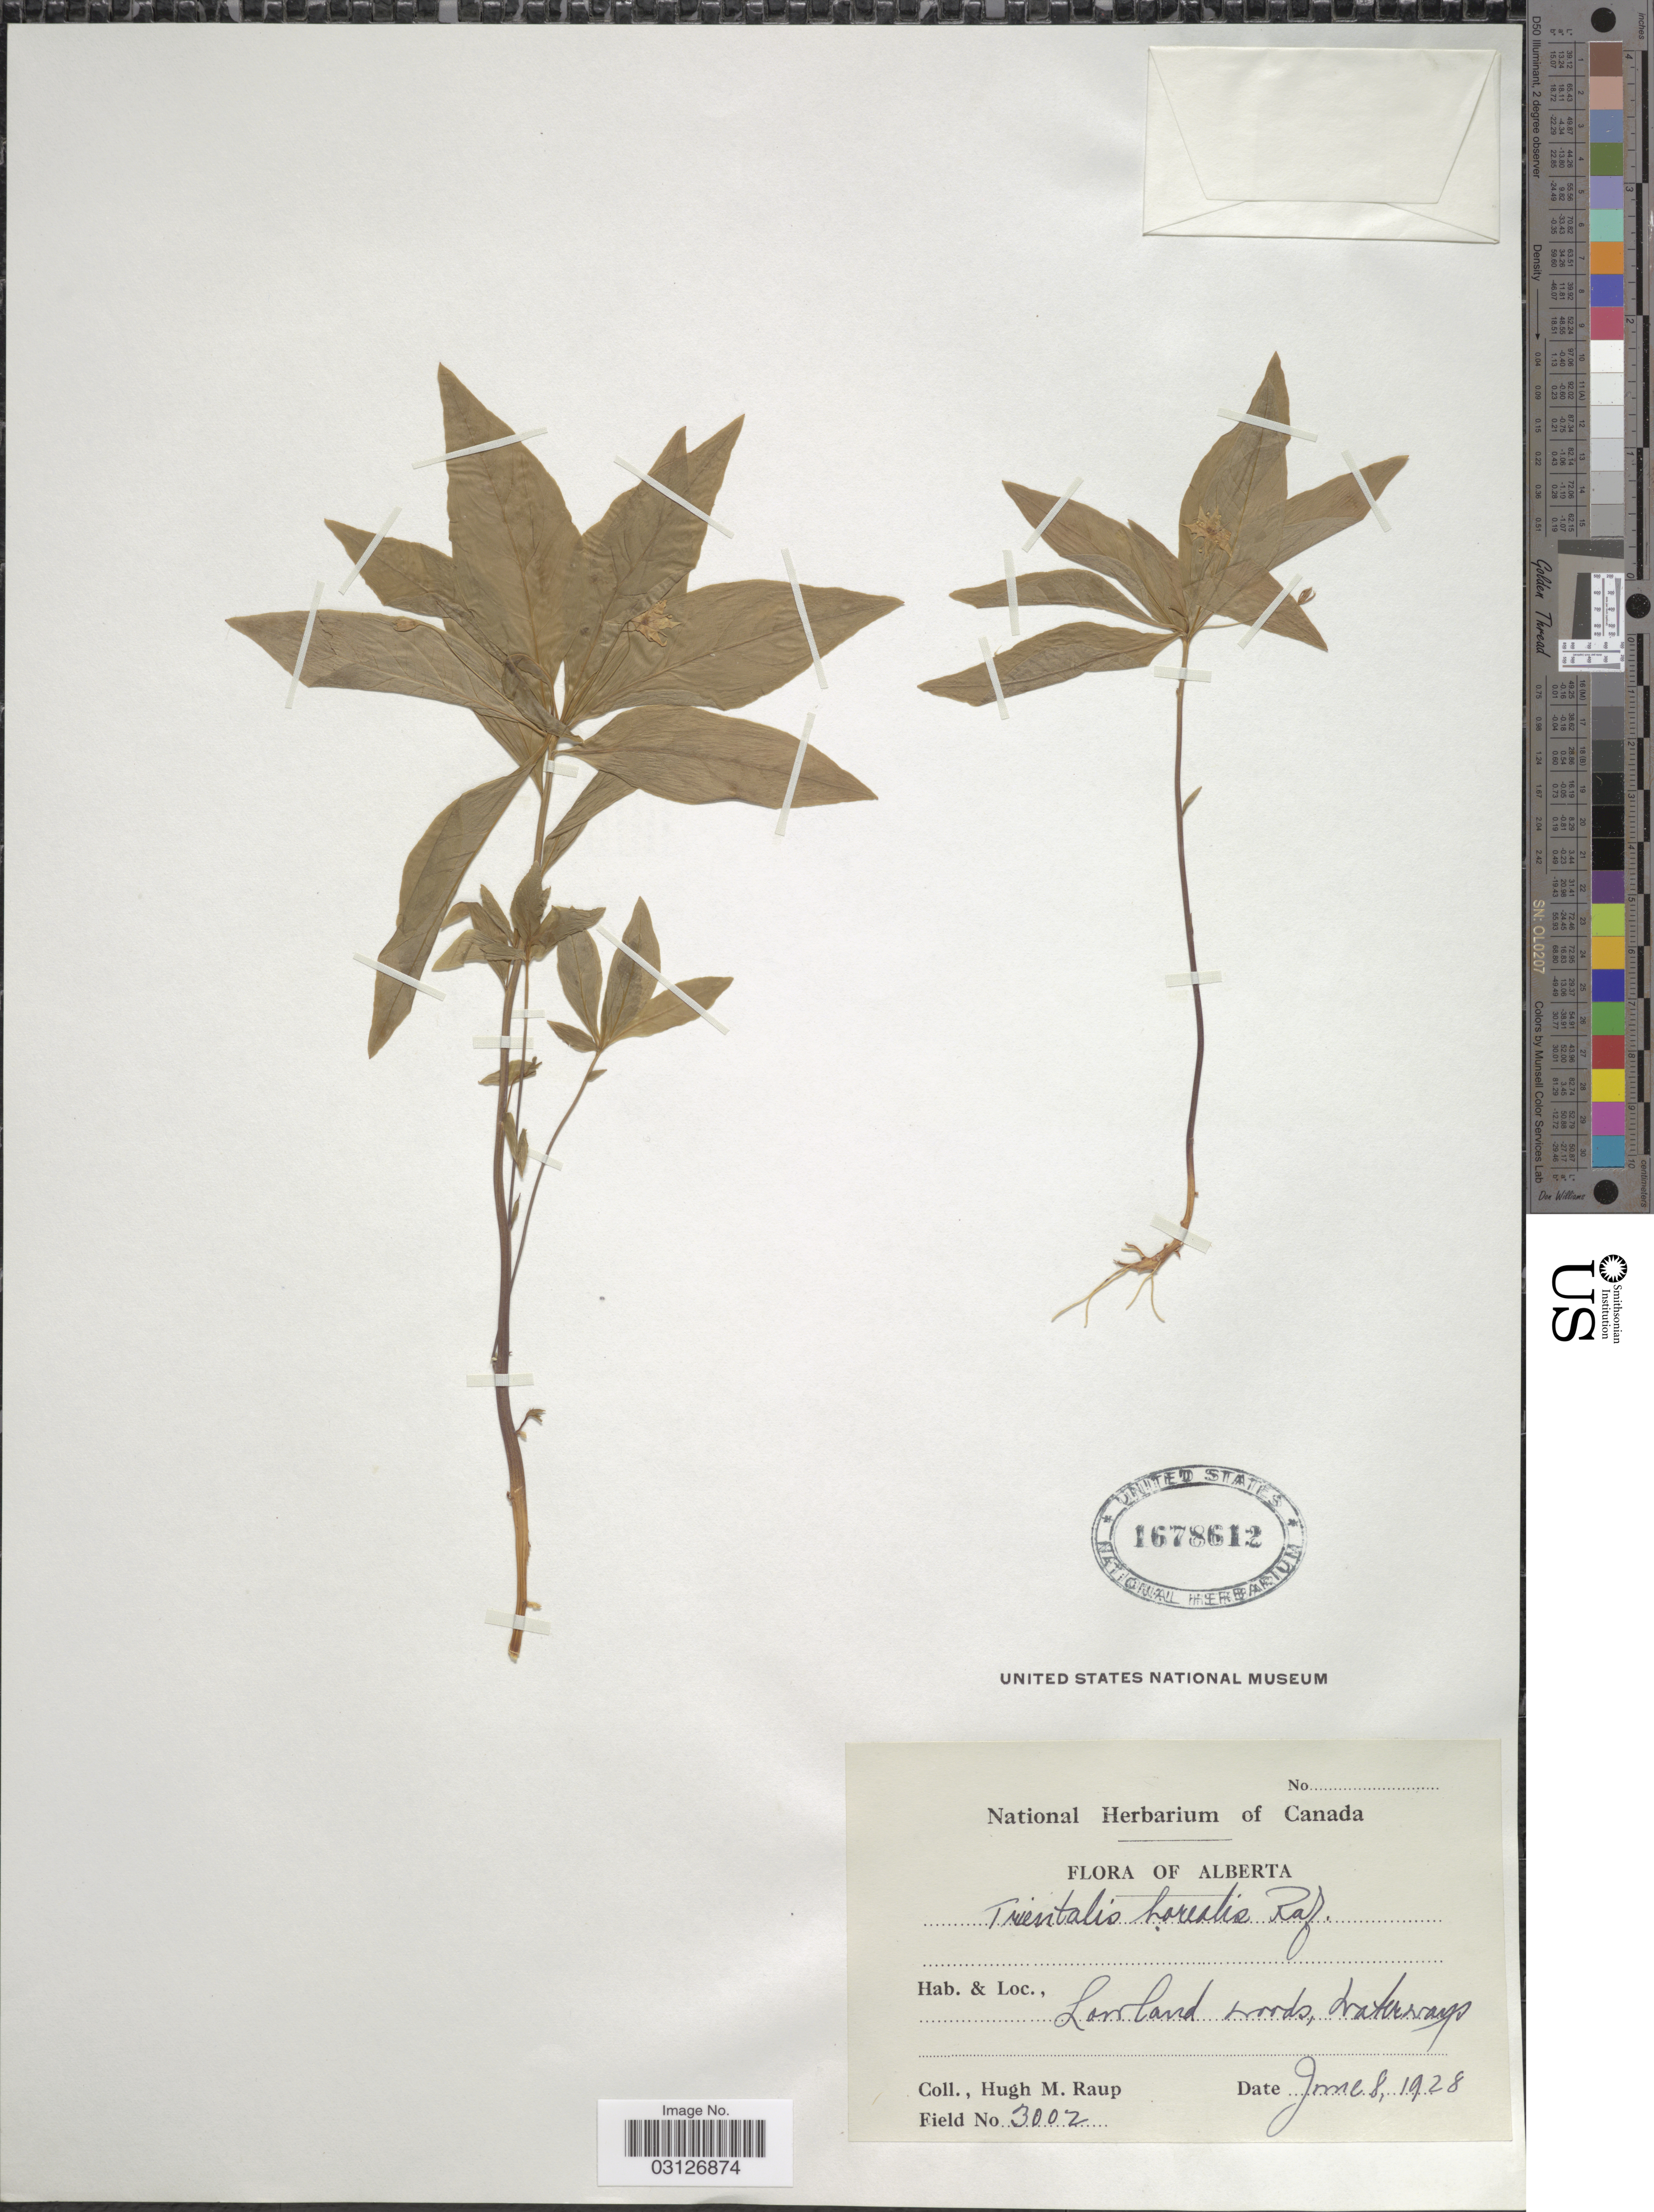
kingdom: Plantae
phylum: Tracheophyta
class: Magnoliopsida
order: Ericales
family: Primulaceae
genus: Trientalis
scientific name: Trientalis arctica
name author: Fisch. ex Hook.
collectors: H. Raup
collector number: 3002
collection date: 1928-06-08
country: Canada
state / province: Alberta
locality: Lowland woods, Waterways.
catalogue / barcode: US 1678612